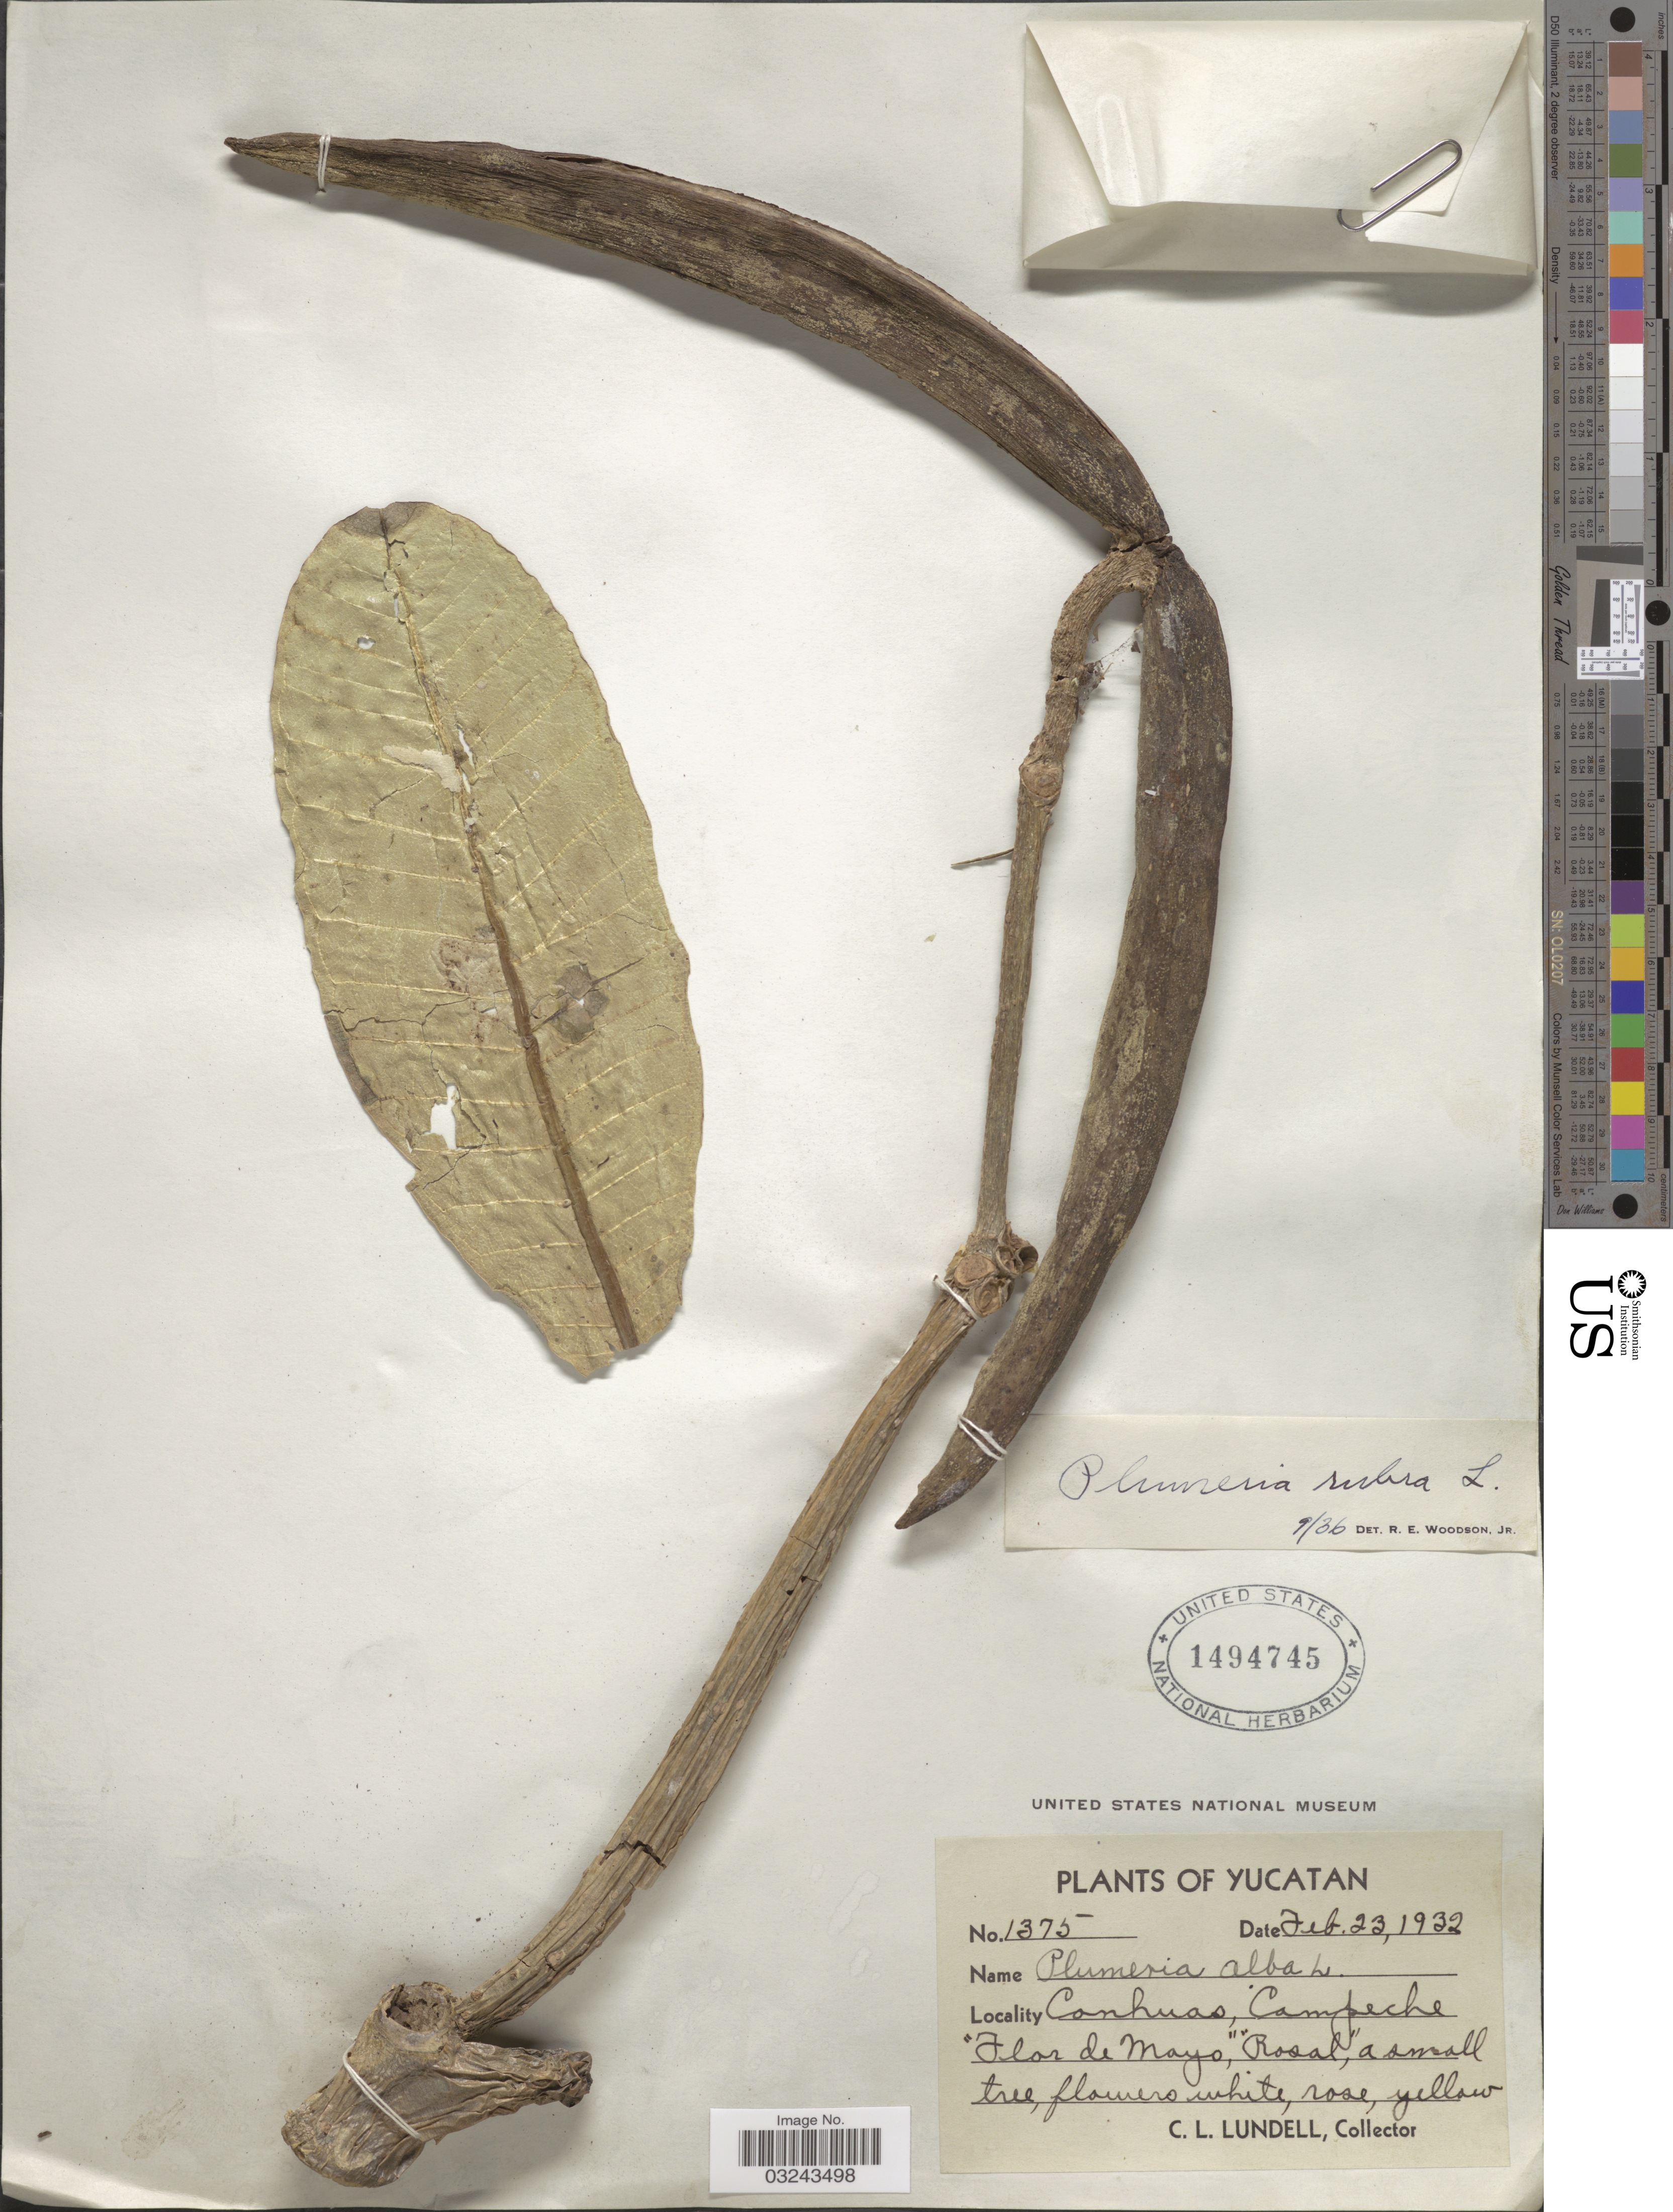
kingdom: Plantae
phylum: Tracheophyta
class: Magnoliopsida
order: Gentianales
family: Apocynaceae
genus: Plumeria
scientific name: Plumeria rubra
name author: L.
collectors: C. L. Lundell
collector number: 1375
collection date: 1932-02-23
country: Mexico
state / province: Campeche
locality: Conhuas, Yucatan.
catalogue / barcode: US 1494745